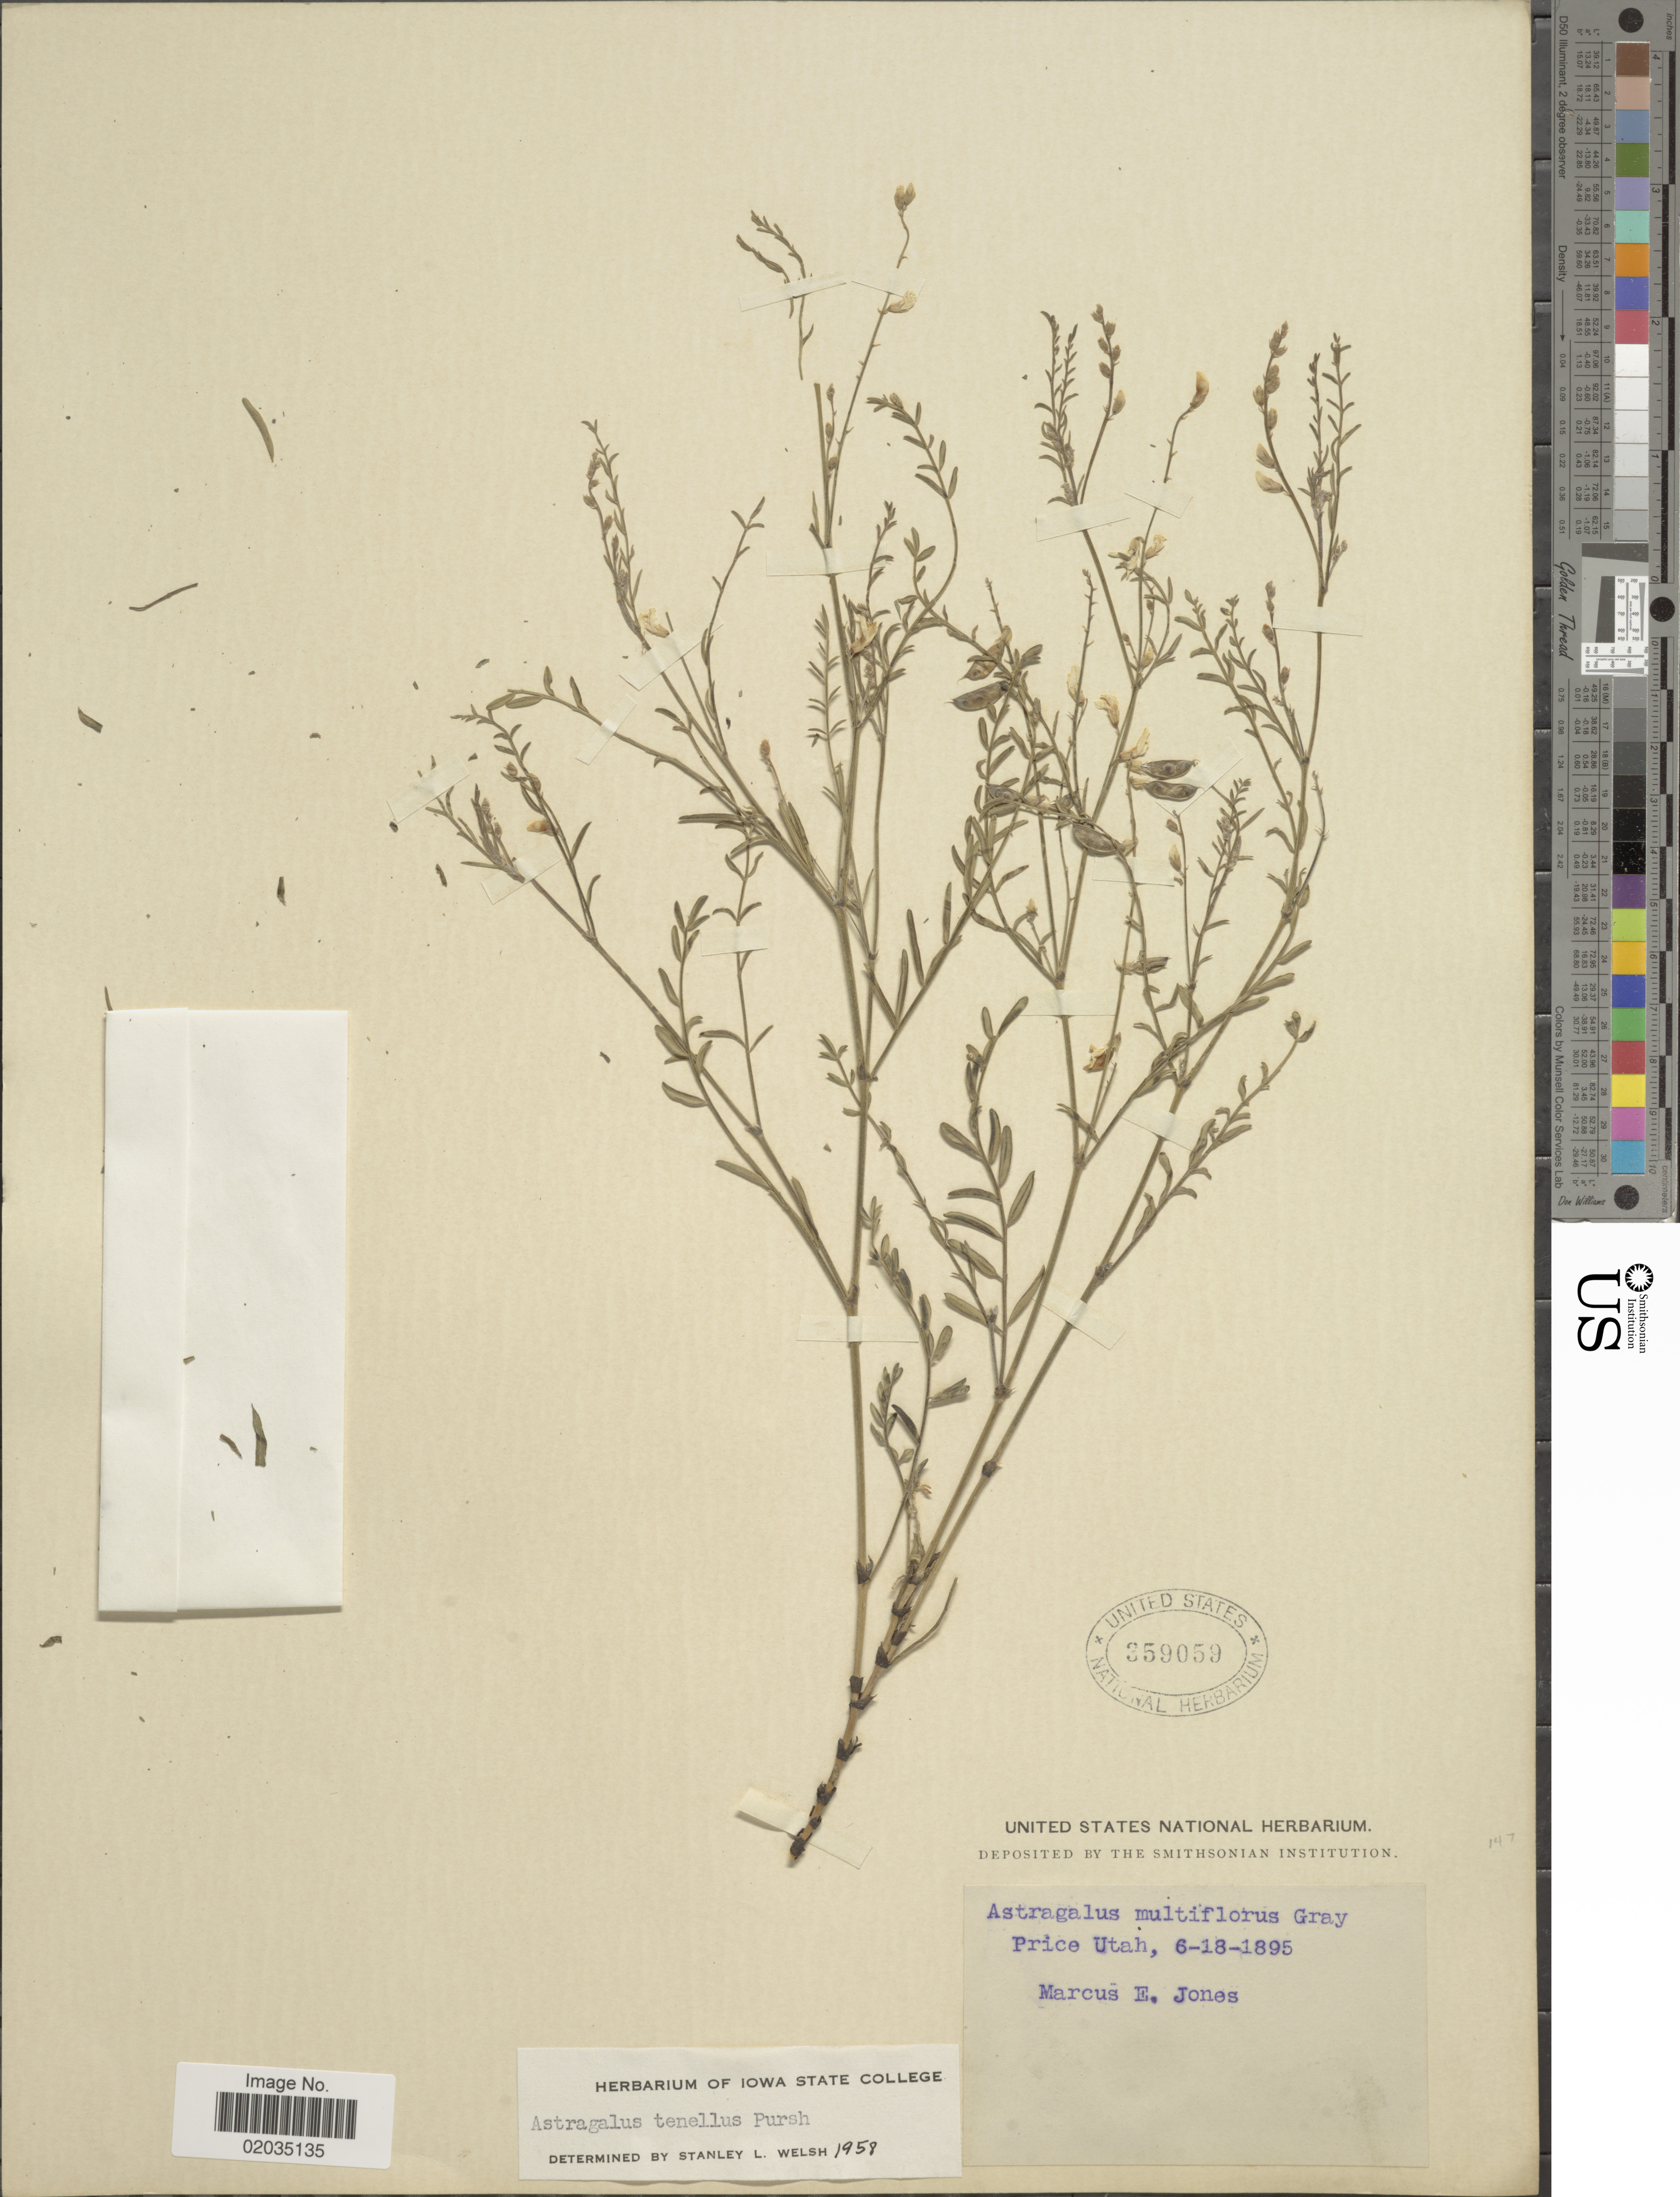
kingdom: Plantae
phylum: Tracheophyta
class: Magnoliopsida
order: Fabales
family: Fabaceae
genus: Astragalus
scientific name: Astragalus tenellus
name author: Pursh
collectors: M. E. Jones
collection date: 1895-06-18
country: United States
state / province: Utah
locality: Price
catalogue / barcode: US 359059